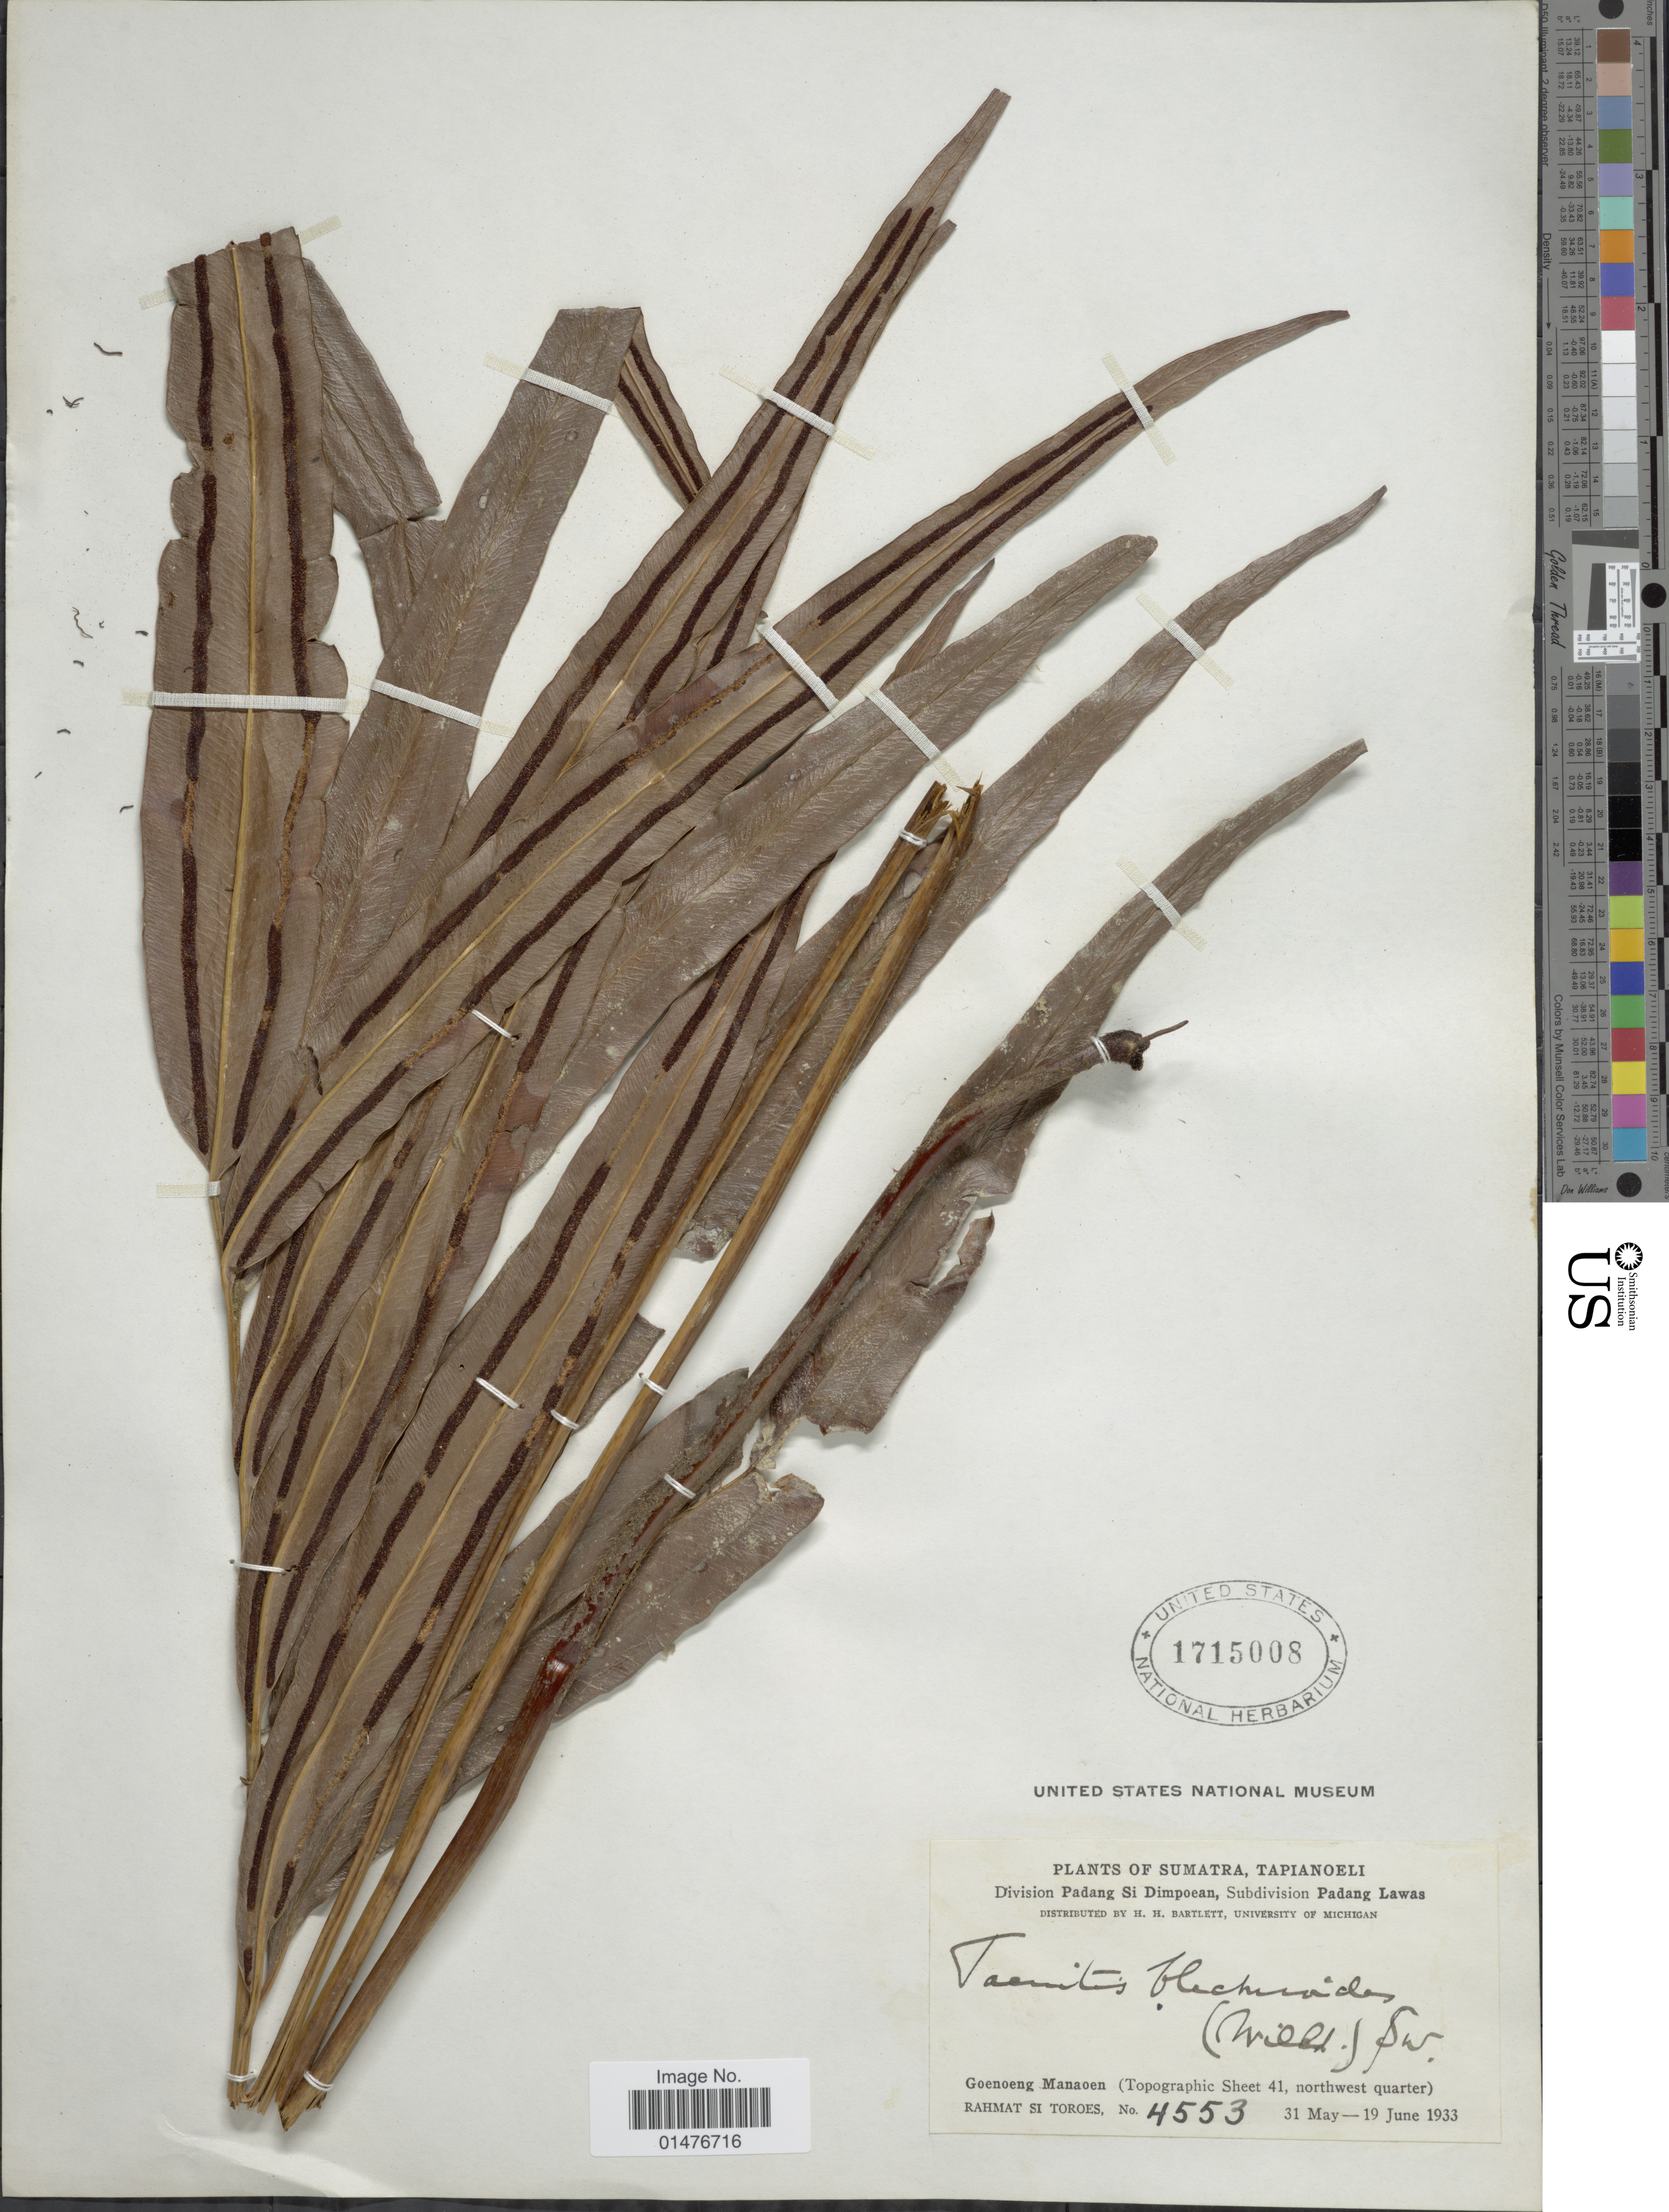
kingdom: Plantae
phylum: Tracheophyta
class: Polypodiopsida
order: Polypodiales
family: Pteridaceae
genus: Taenitis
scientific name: Taenitis blechnoides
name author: (Willd.) Sw.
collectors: Rahmat Si Boeea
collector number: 4553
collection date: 1933-05-31/1933-06-19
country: Indonesia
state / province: Sumatra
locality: Sumatra, Tapianoeli, Division Padang Si Dimpoean, Subdivision Padang Lawas, Goenoeng Manaoen (Topographic sheet 41, northwest quarter)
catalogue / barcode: US 1715008